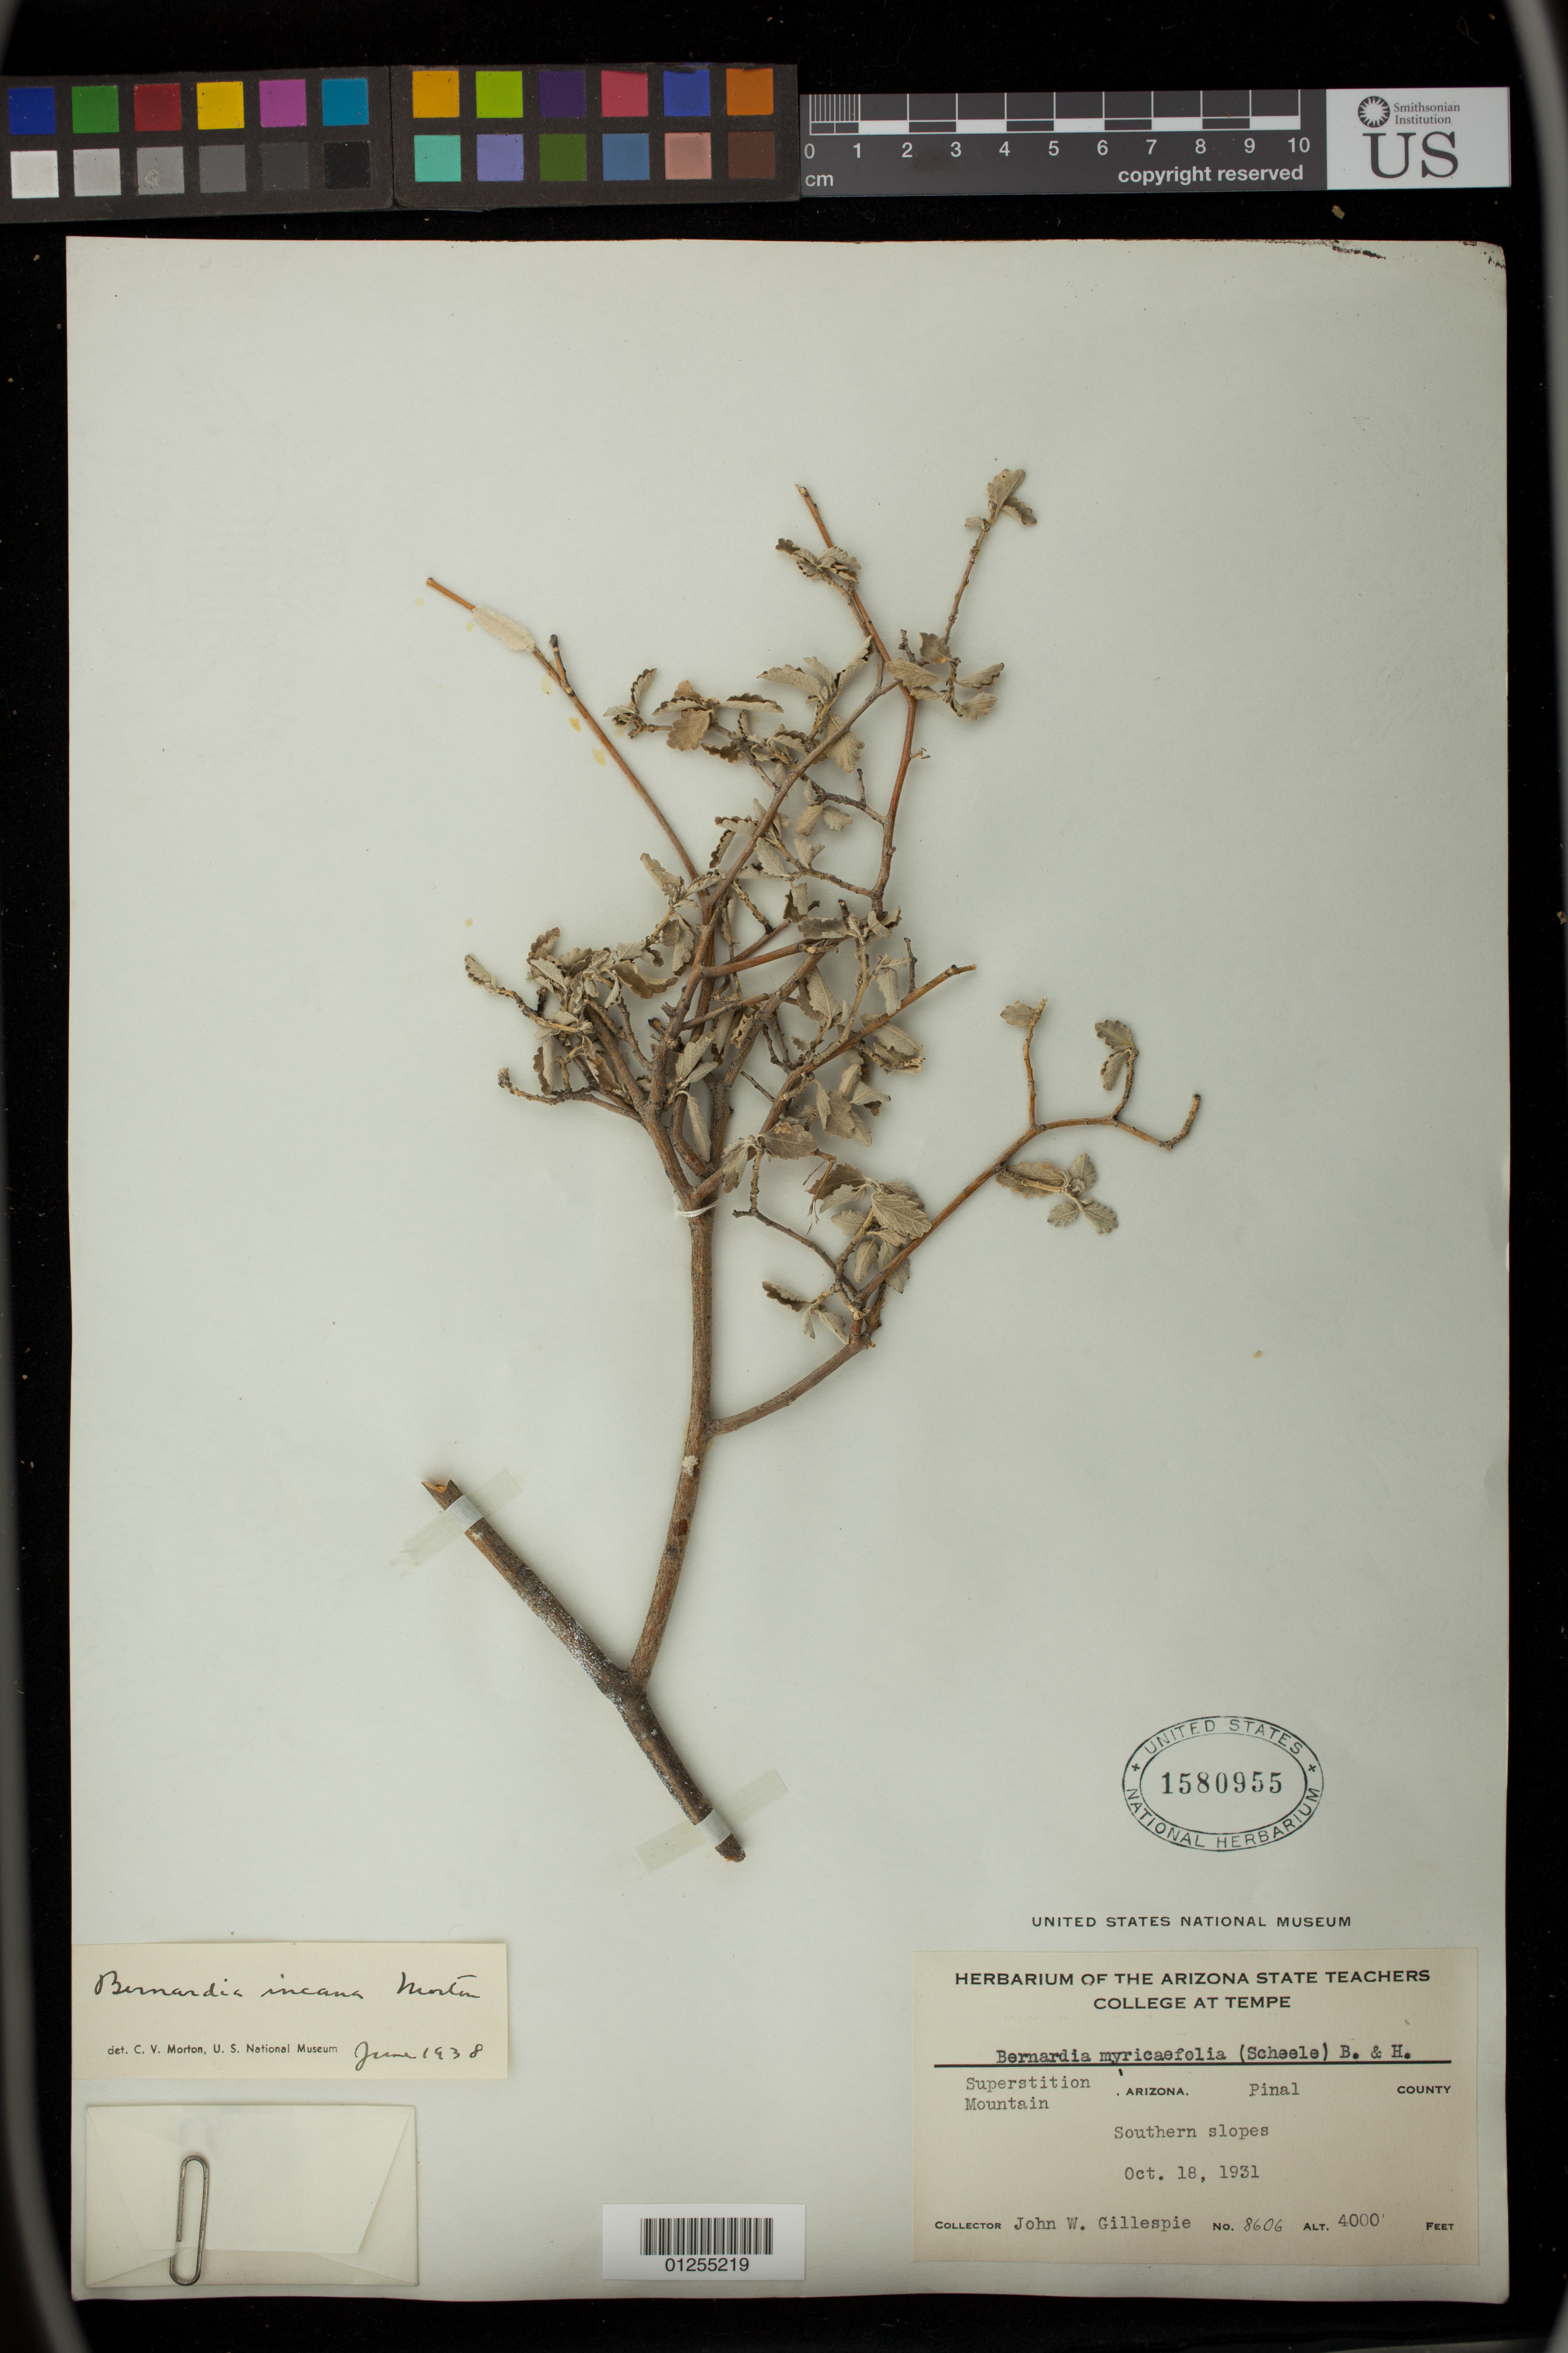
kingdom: Plantae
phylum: Tracheophyta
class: Magnoliopsida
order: Malpighiales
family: Euphorbiaceae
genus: Bernardia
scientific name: Bernardia incana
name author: C.V. Morton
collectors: J. W. Gillespie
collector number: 8606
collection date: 1931-10-18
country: United States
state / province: Arizona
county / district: Pinal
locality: Superstition Mountain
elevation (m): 1219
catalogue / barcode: US 1580955